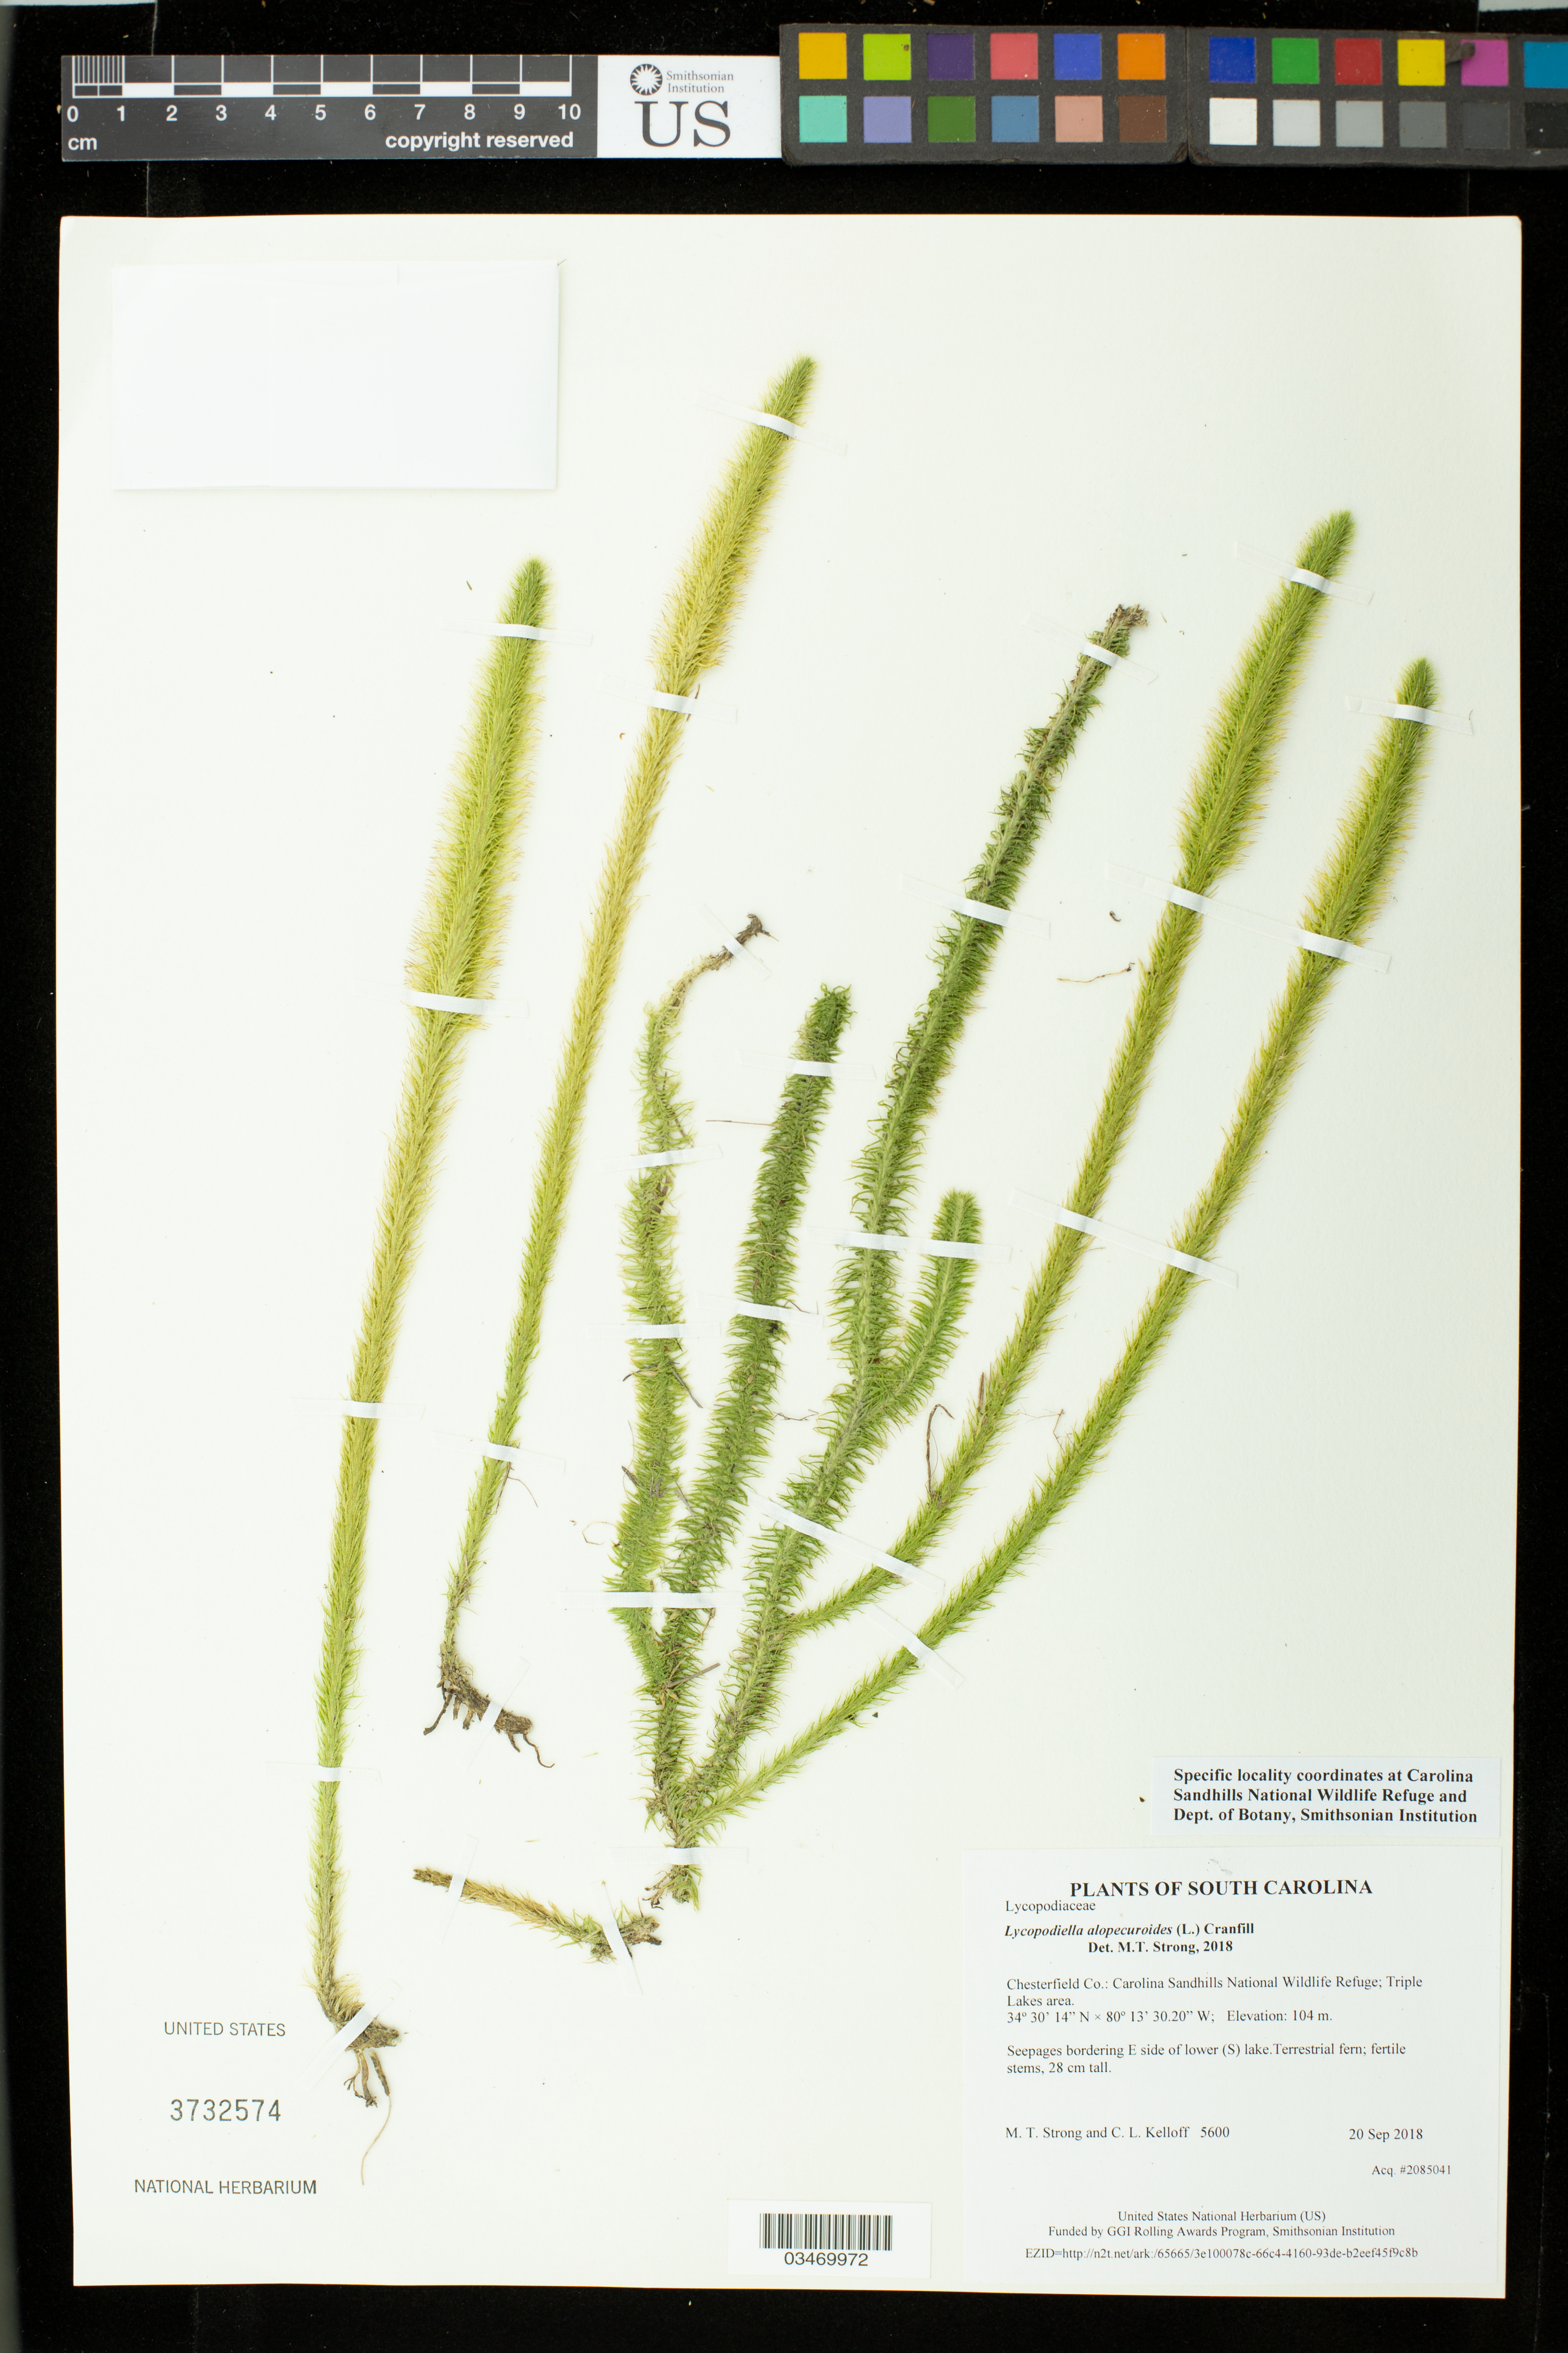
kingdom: Plantae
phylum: Tracheophyta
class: Lycopodiopsida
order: Lycopodiales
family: Lycopodiaceae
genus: Lycopodiella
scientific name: Lycopodiella alopecuroides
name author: (L.) Cranfill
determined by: Strong, M. T., (US), Smithsonian Institution - National Museum of Natural History (UNITED STATES)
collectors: M. T. Strong & C. L. Kelloff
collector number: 5600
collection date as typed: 20 Sep 2018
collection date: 2018-09-20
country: United States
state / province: South Carolina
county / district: Chesterfield Co.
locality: Carolina Sandhills National Wildlife Refuge; Triple Lakes area. Seepages bordering E side of lower (S) lake.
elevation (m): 104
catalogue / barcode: US 3732574